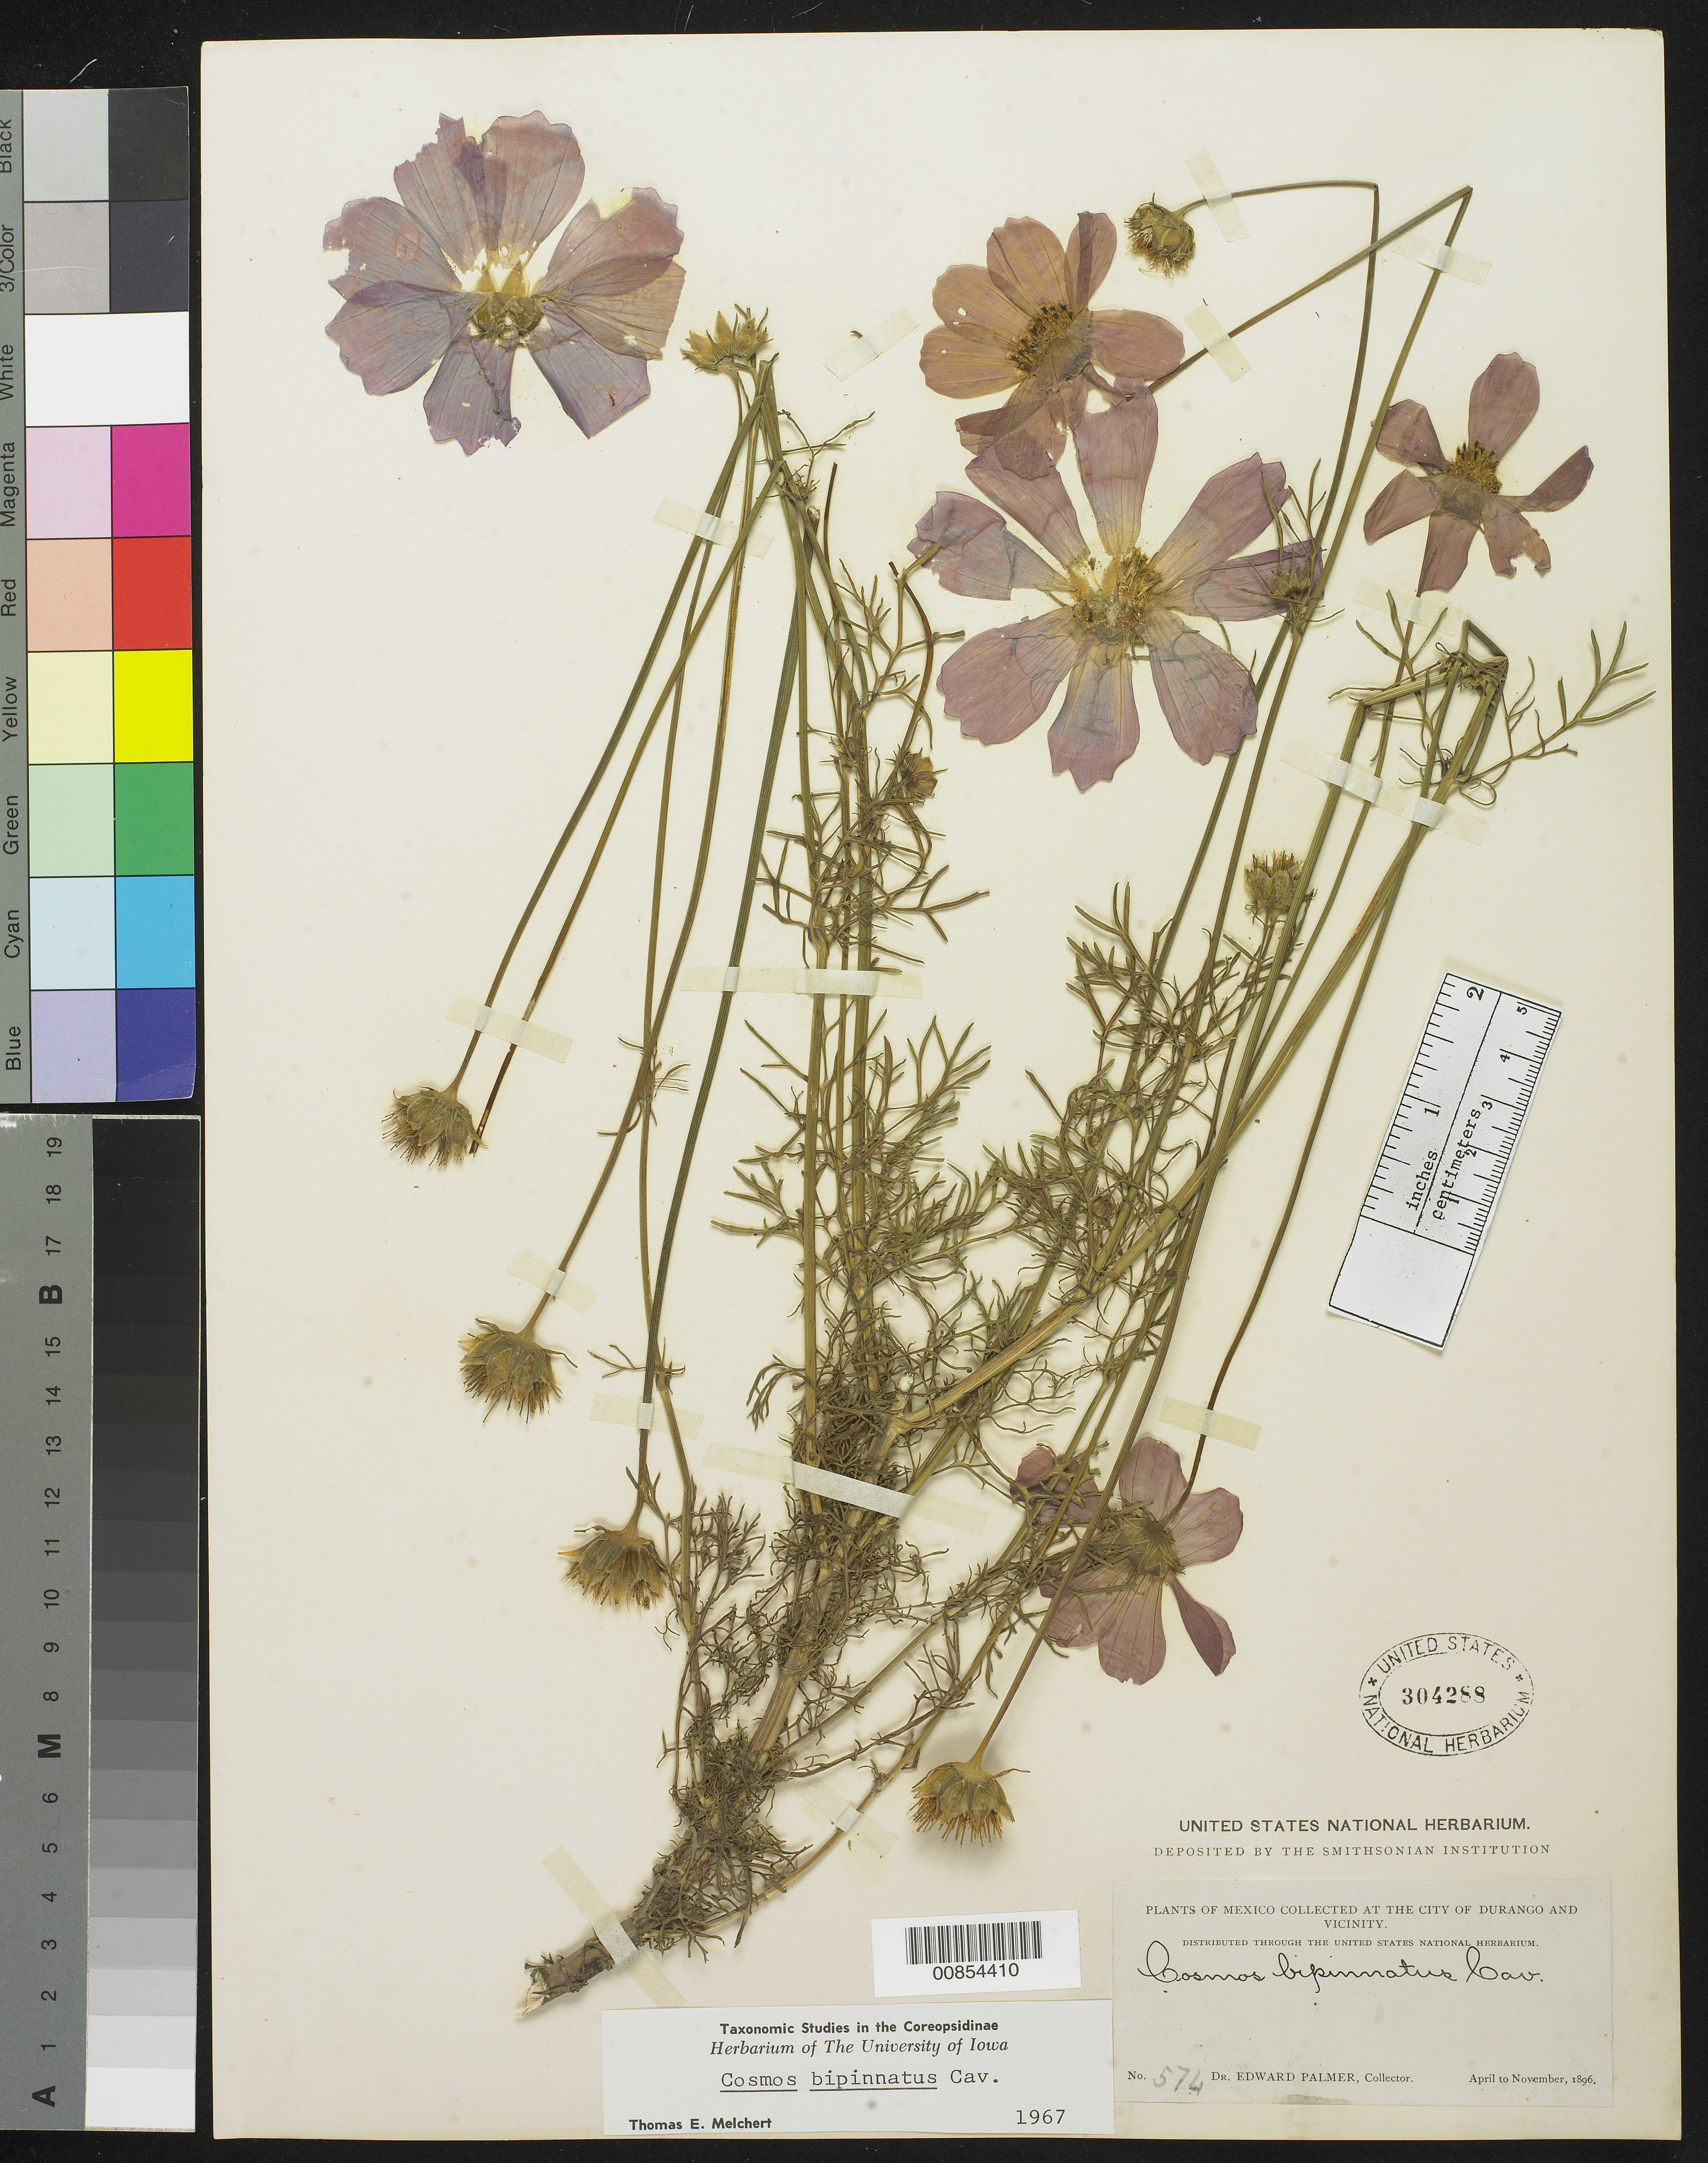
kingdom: Plantae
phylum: Tracheophyta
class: Magnoliopsida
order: Asterales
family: Asteraceae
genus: Cosmos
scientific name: Cosmos bipinnatus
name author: Cav.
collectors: E. Palmer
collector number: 574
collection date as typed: Apr 1896 to -- Nov 1896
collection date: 1896-04/1896-11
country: Mexico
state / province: Durango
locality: City of Durango and vicinity.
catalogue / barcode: US 304288